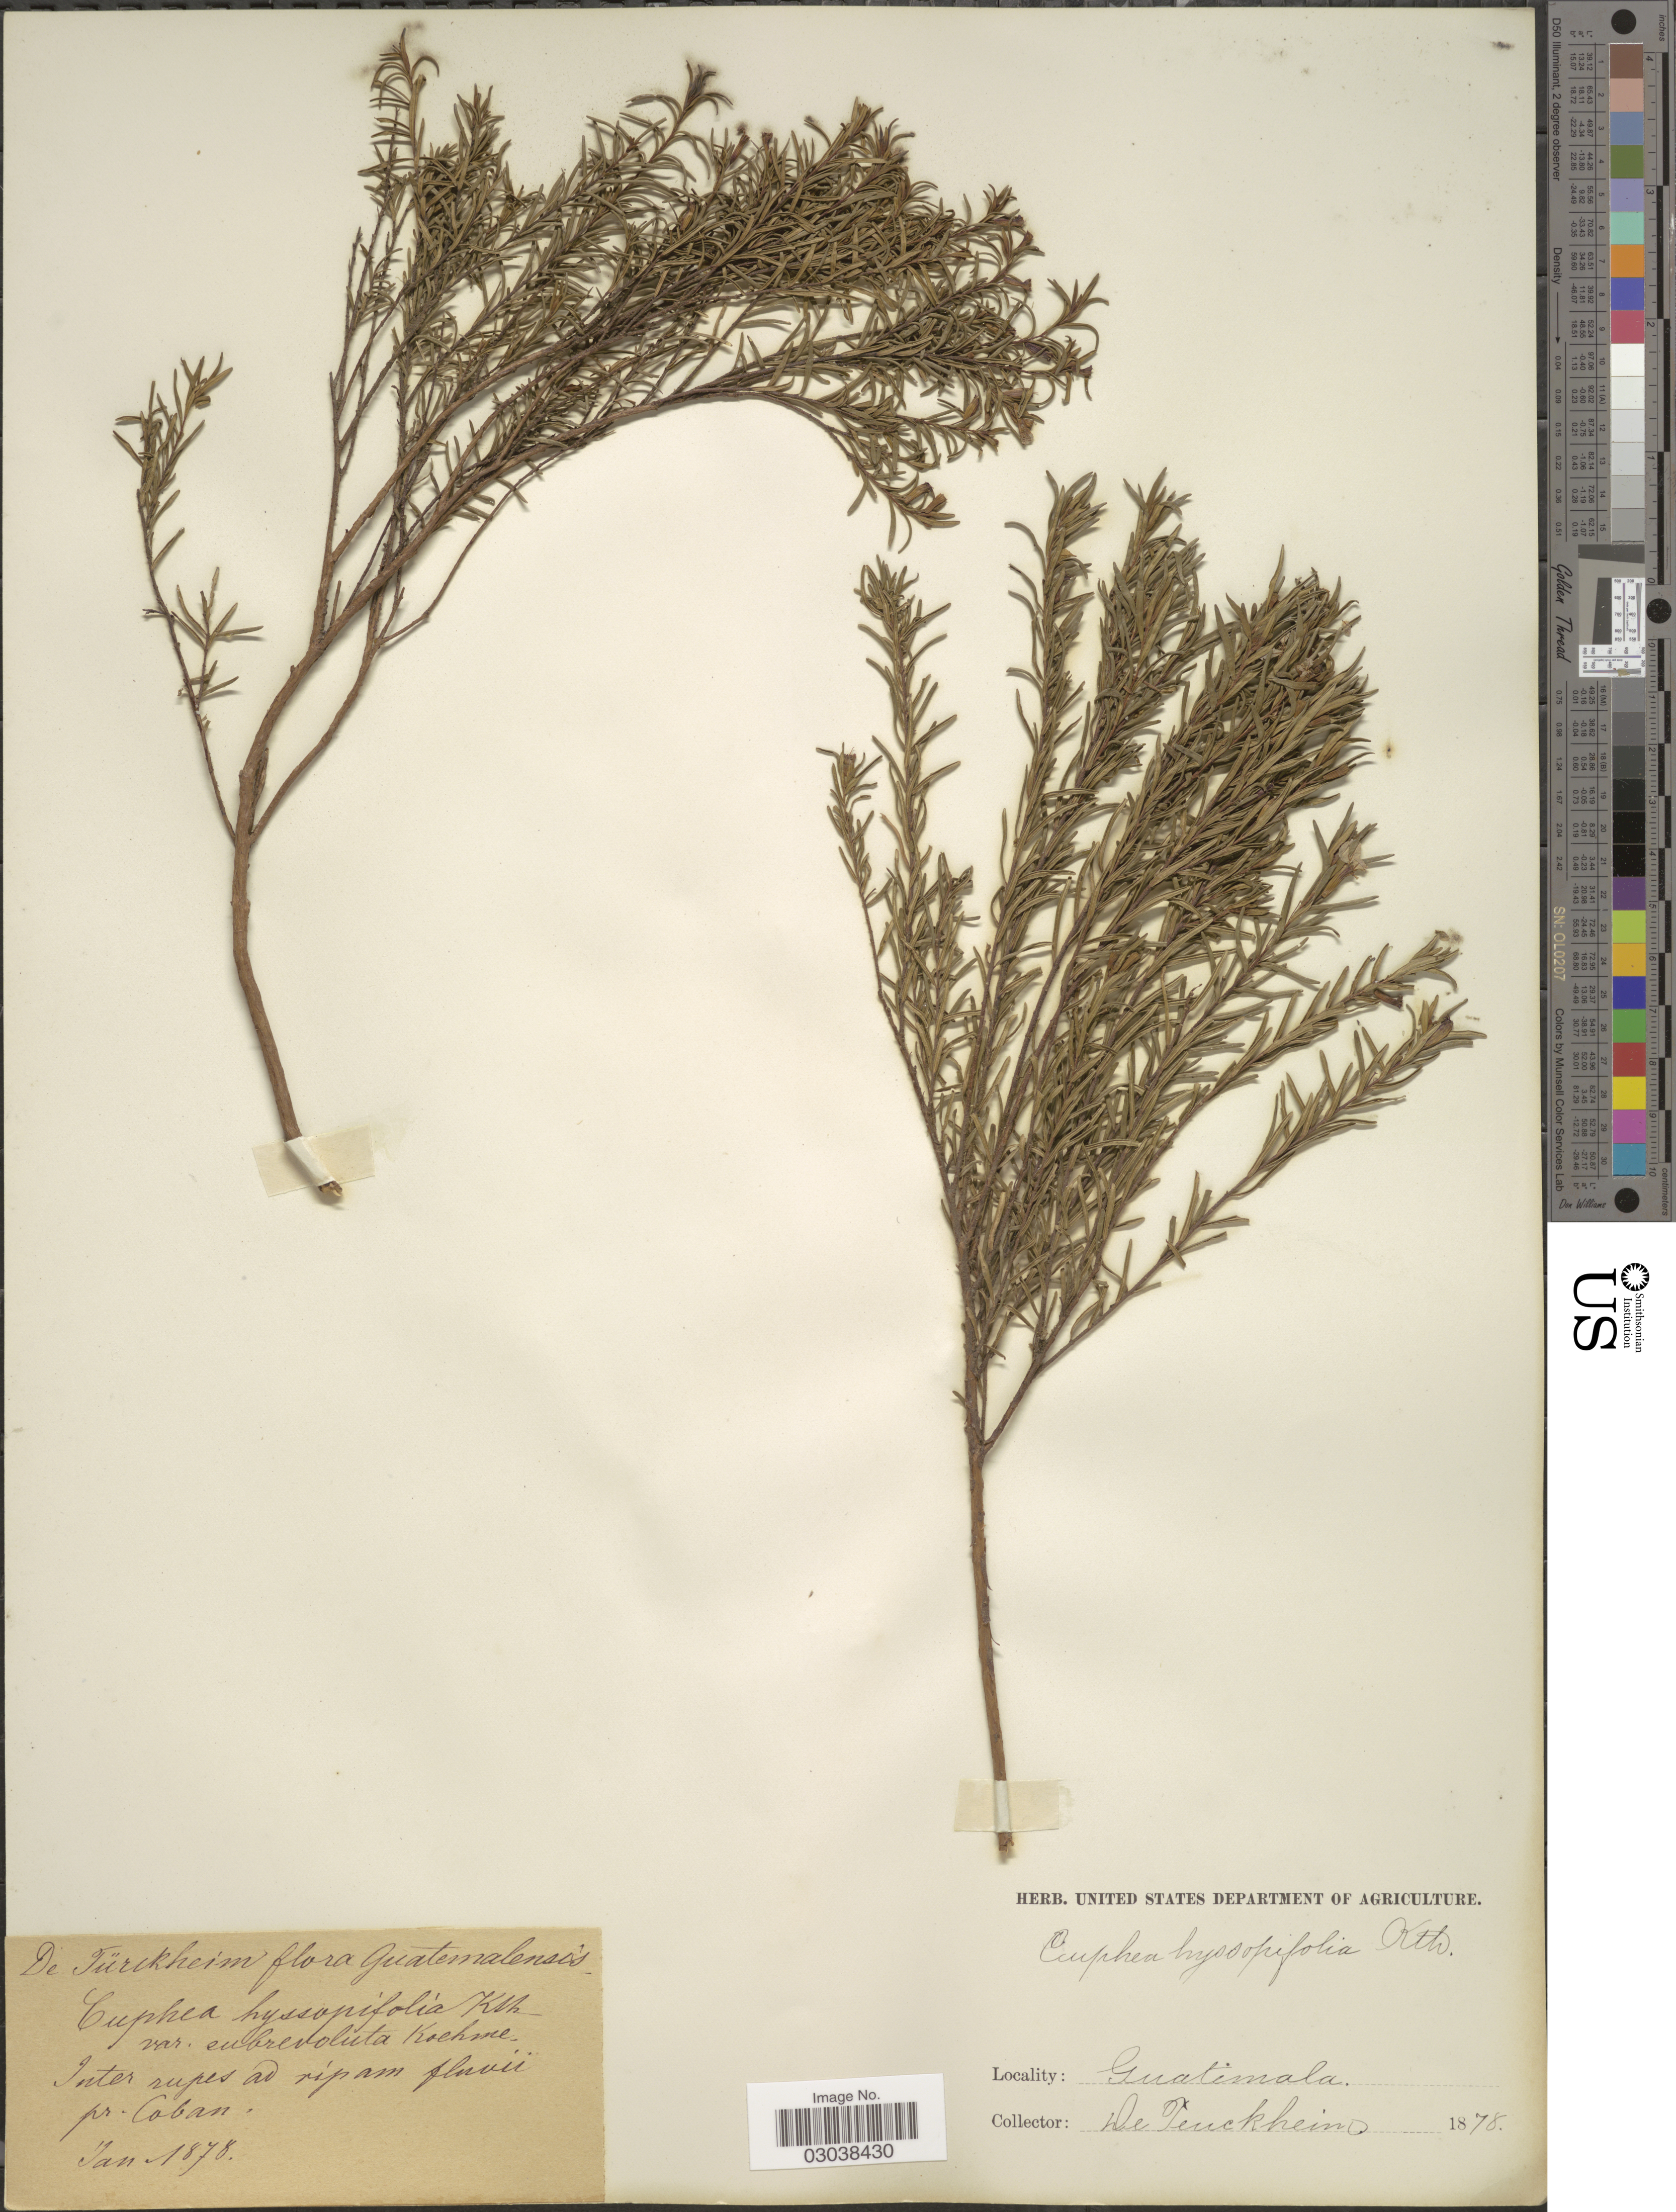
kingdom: Plantae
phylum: Tracheophyta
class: Magnoliopsida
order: Myrtales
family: Lythraceae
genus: Cuphea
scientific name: Cuphea hyssopifolia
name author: Kunth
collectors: -. De Türckheim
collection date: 1878-01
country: Guatemala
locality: Pr. Coban.